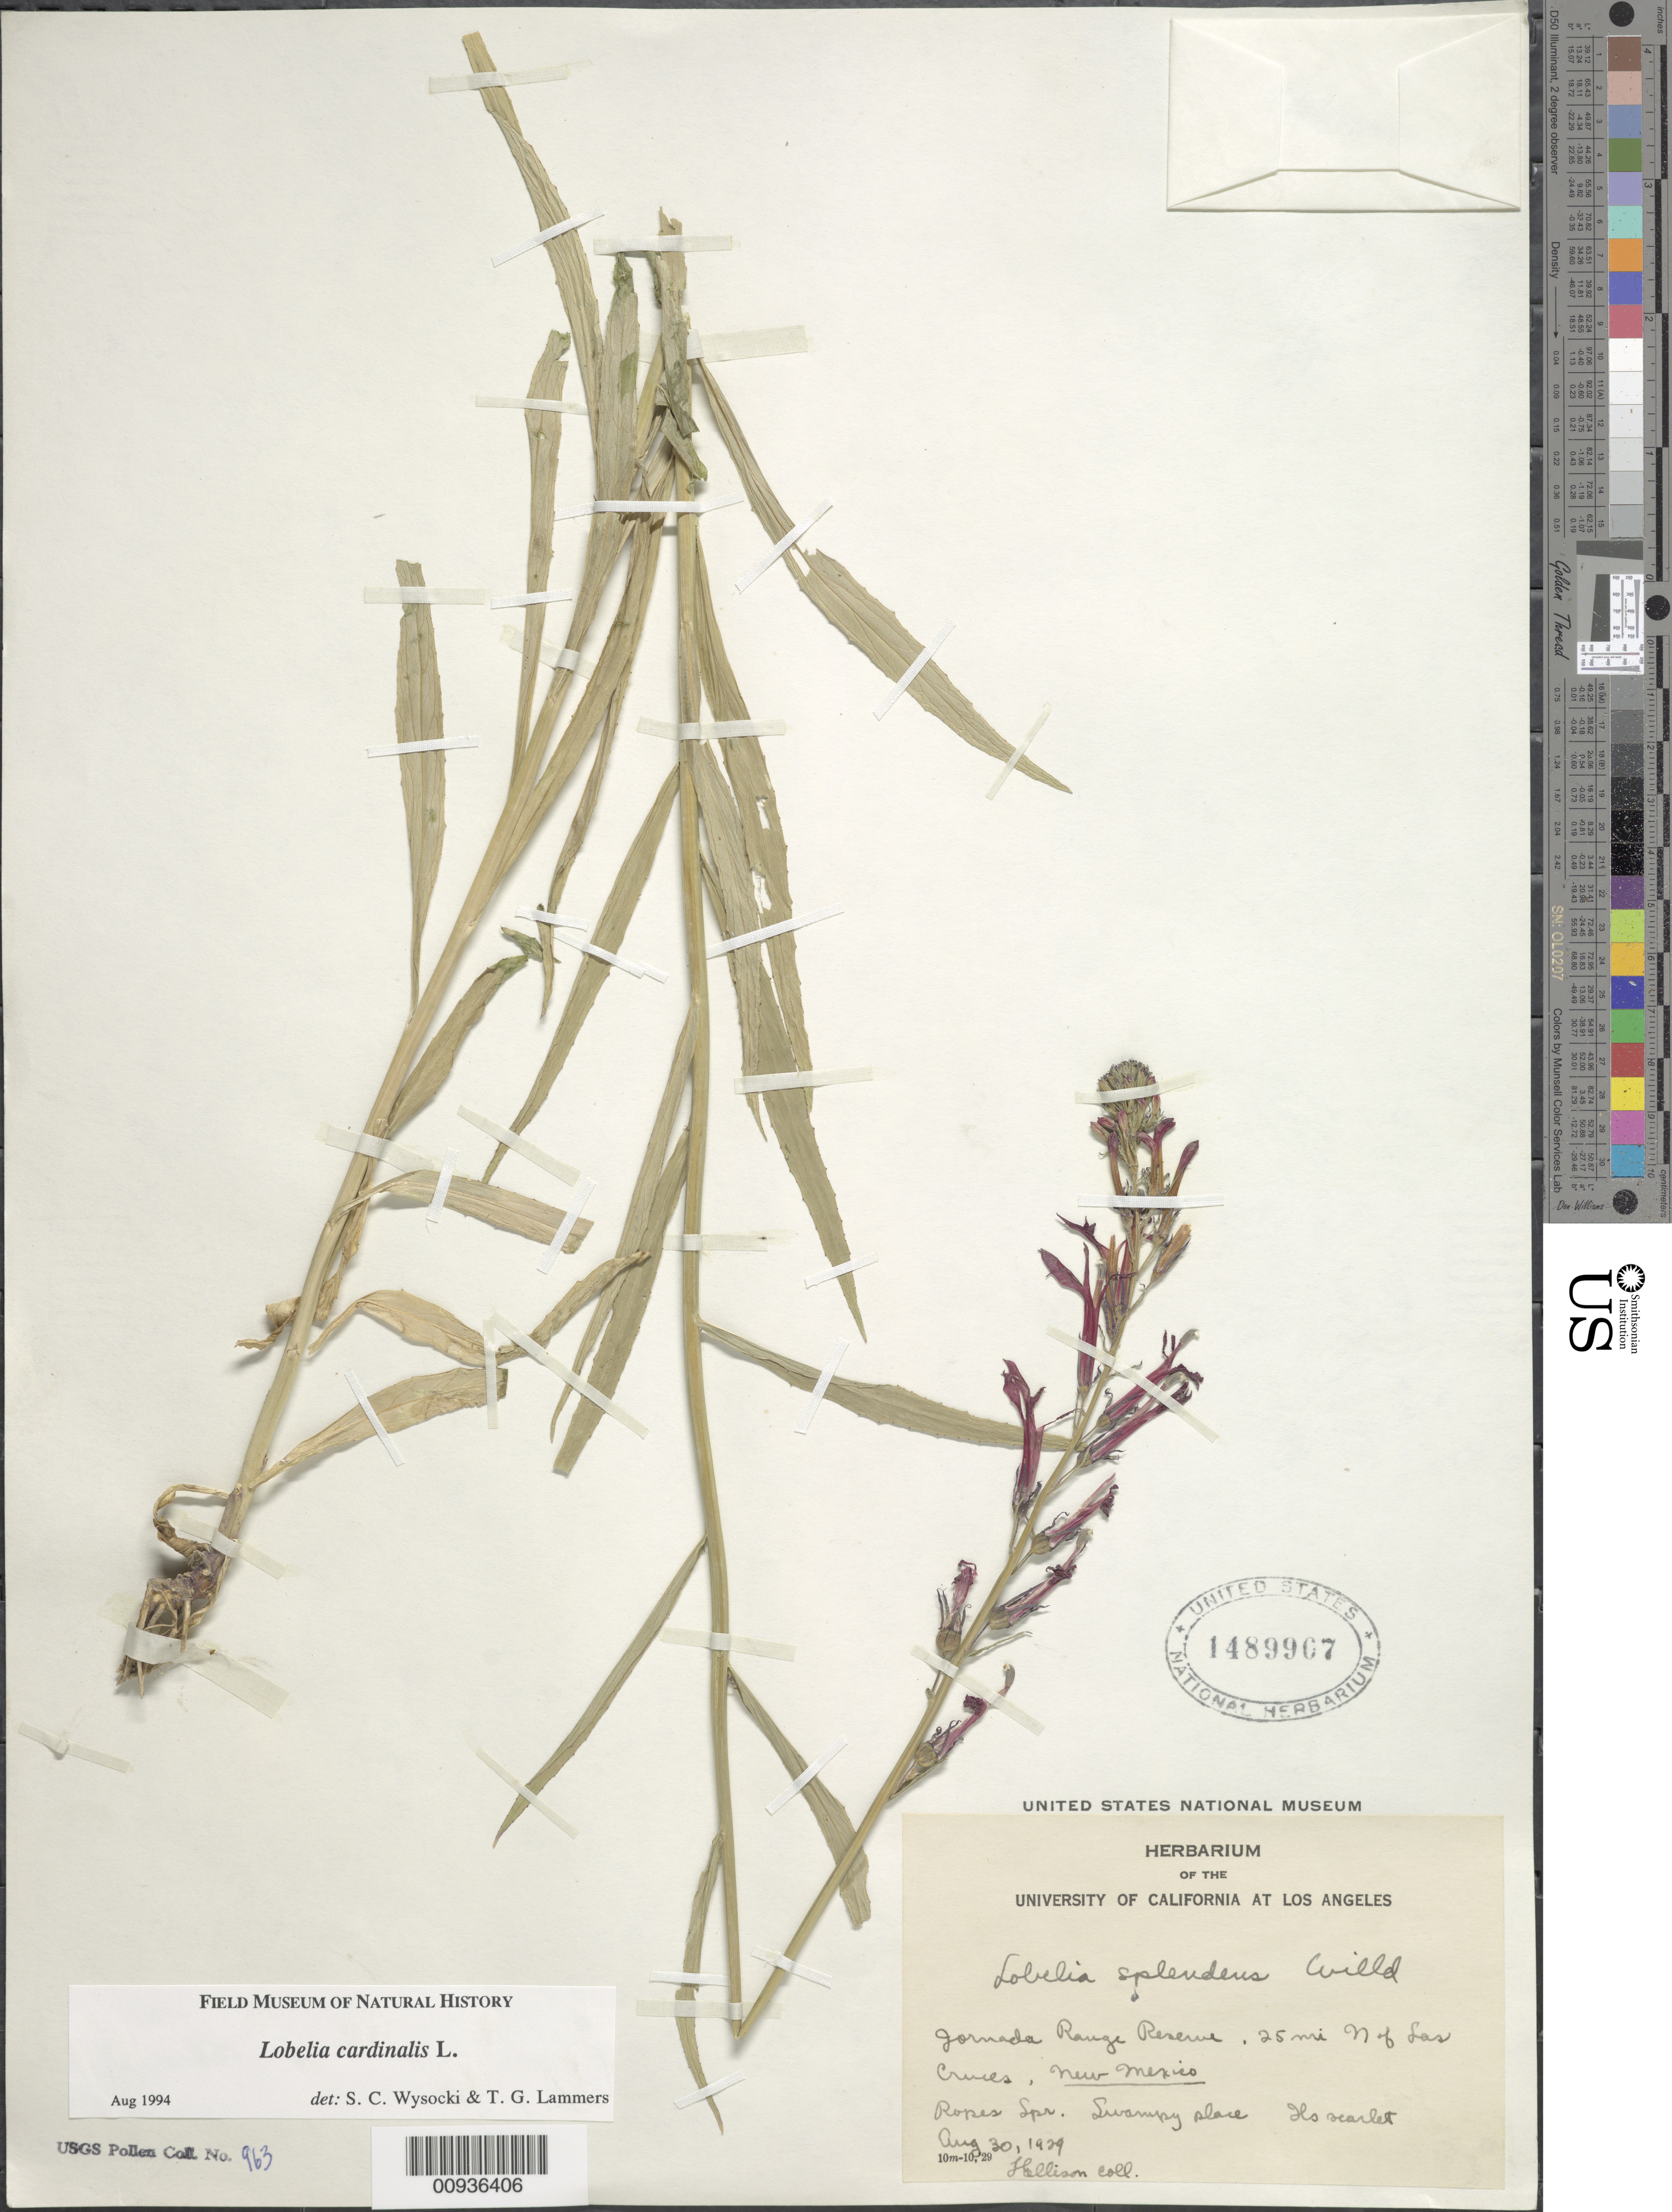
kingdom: Plantae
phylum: Tracheophyta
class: Magnoliopsida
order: Asterales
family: Campanulaceae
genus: Lobelia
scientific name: Lobelia cardinalis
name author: L.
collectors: Hollison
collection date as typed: Aug 30, 1929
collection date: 1929-08-30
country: United States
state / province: New Mexico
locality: Jornada Range Reserve, 25 mi. N of Las Cruces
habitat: swampy place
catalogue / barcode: US 1489967